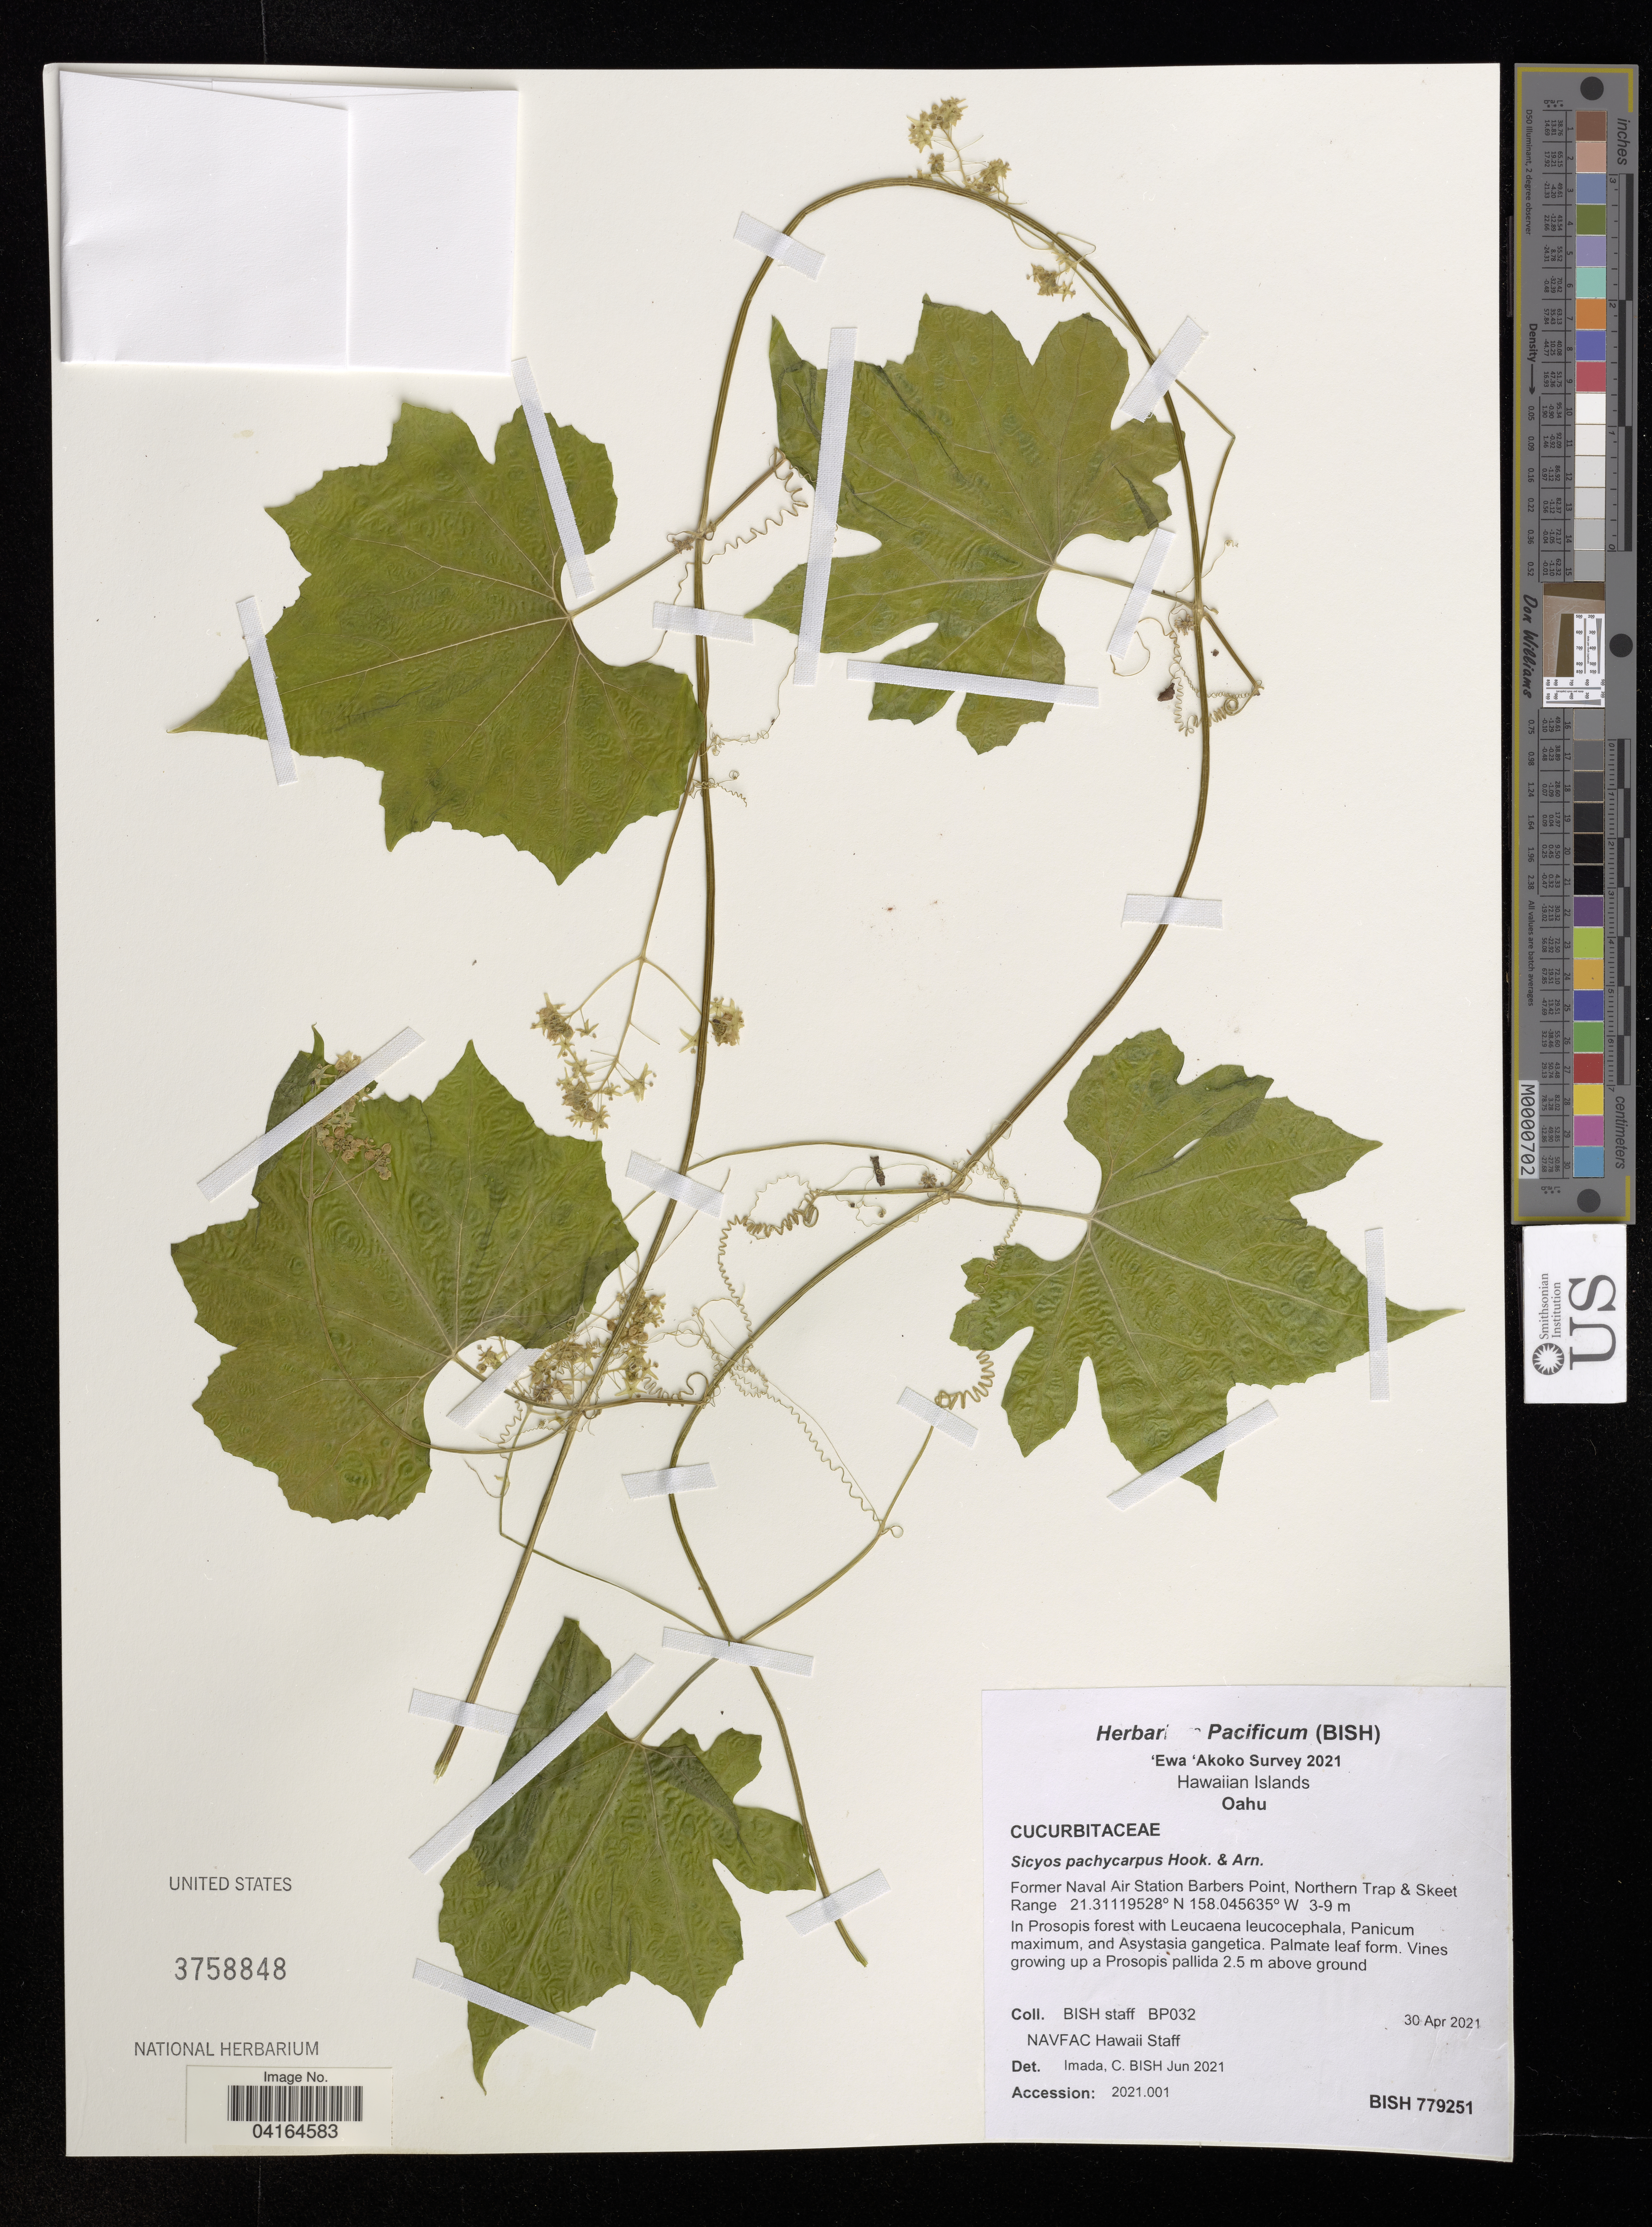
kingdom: Plantae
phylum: Tracheophyta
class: Magnoliopsida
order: Cucurbitales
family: Cucurbitaceae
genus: Sicyos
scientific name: Sicyos pachycarpus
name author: Hook. & Arn.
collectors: Bernice P. Bishop Museum & N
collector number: BP032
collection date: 2021-04-30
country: United States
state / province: Hawaii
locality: Former Naval Air Station Barbers Point, Northern Trap & Skeet Range.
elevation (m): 3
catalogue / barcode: US 3758848